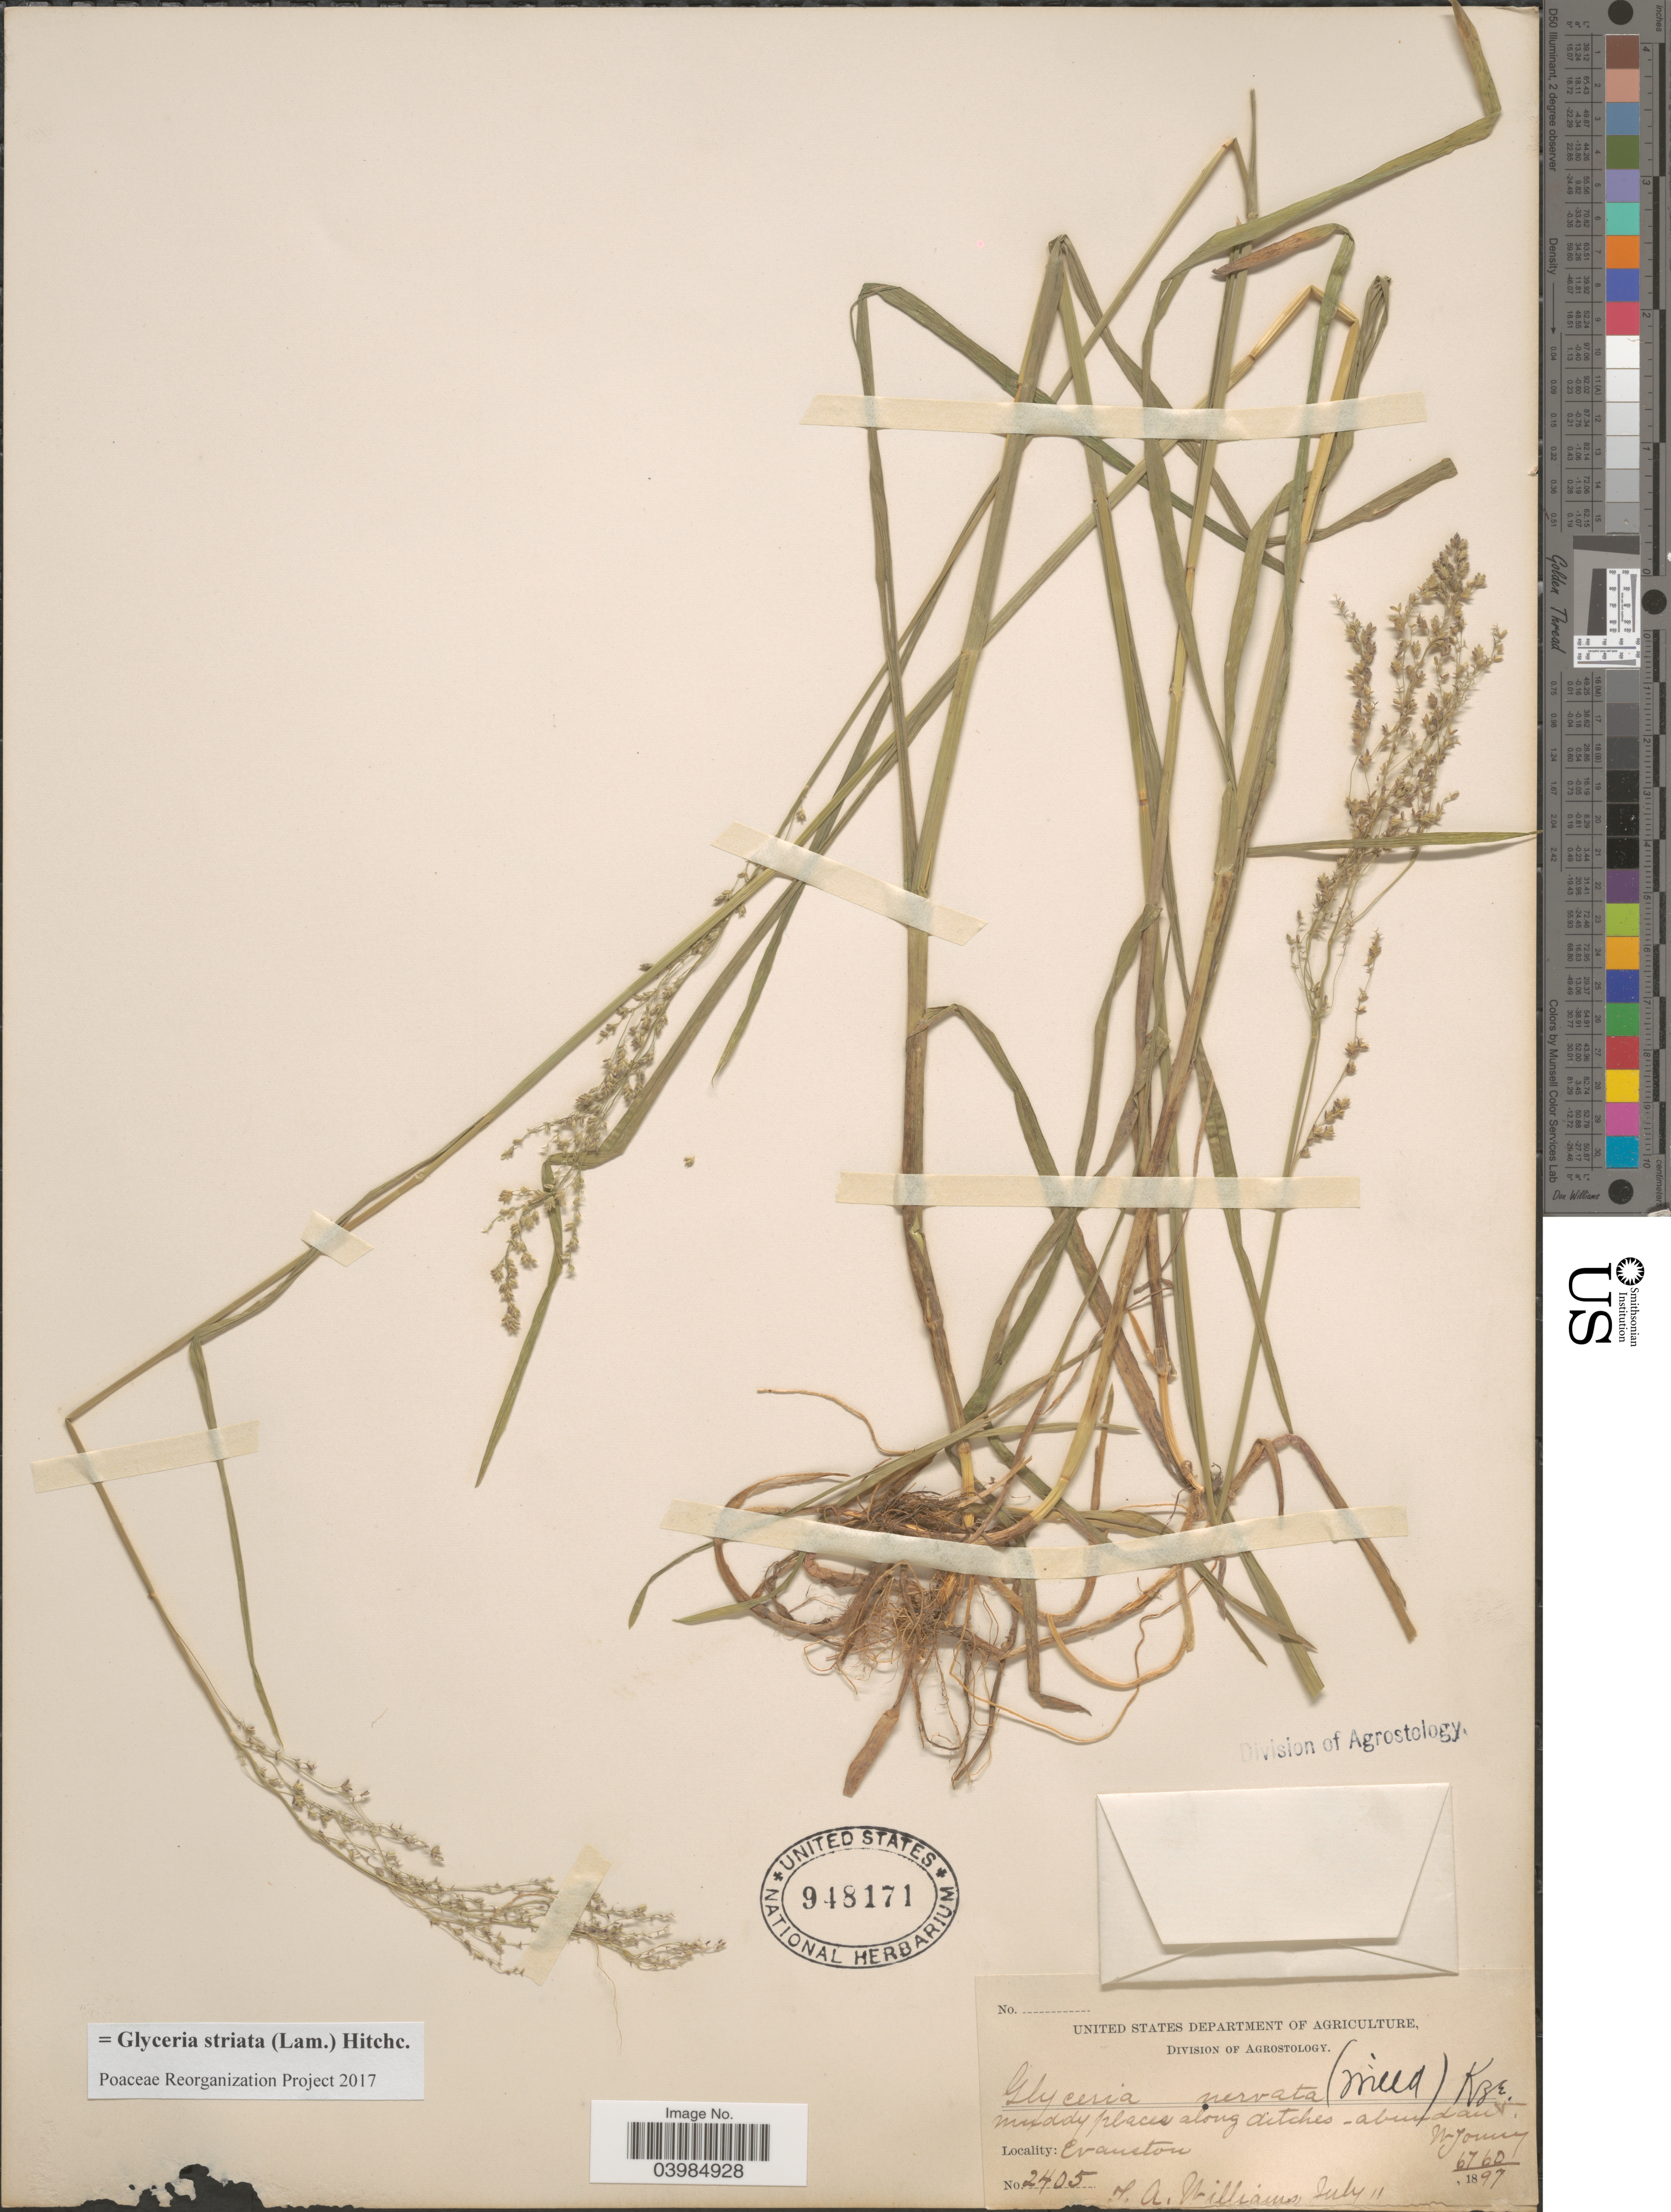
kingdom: Plantae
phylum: Tracheophyta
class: Liliopsida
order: Poales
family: Poaceae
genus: Glyceria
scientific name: Glyceria striata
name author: (Lam.) Hitchc.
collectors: T. A. Williams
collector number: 2405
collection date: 1897-07-11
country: United States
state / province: Wyoming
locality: Evanston.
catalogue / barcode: US 948171